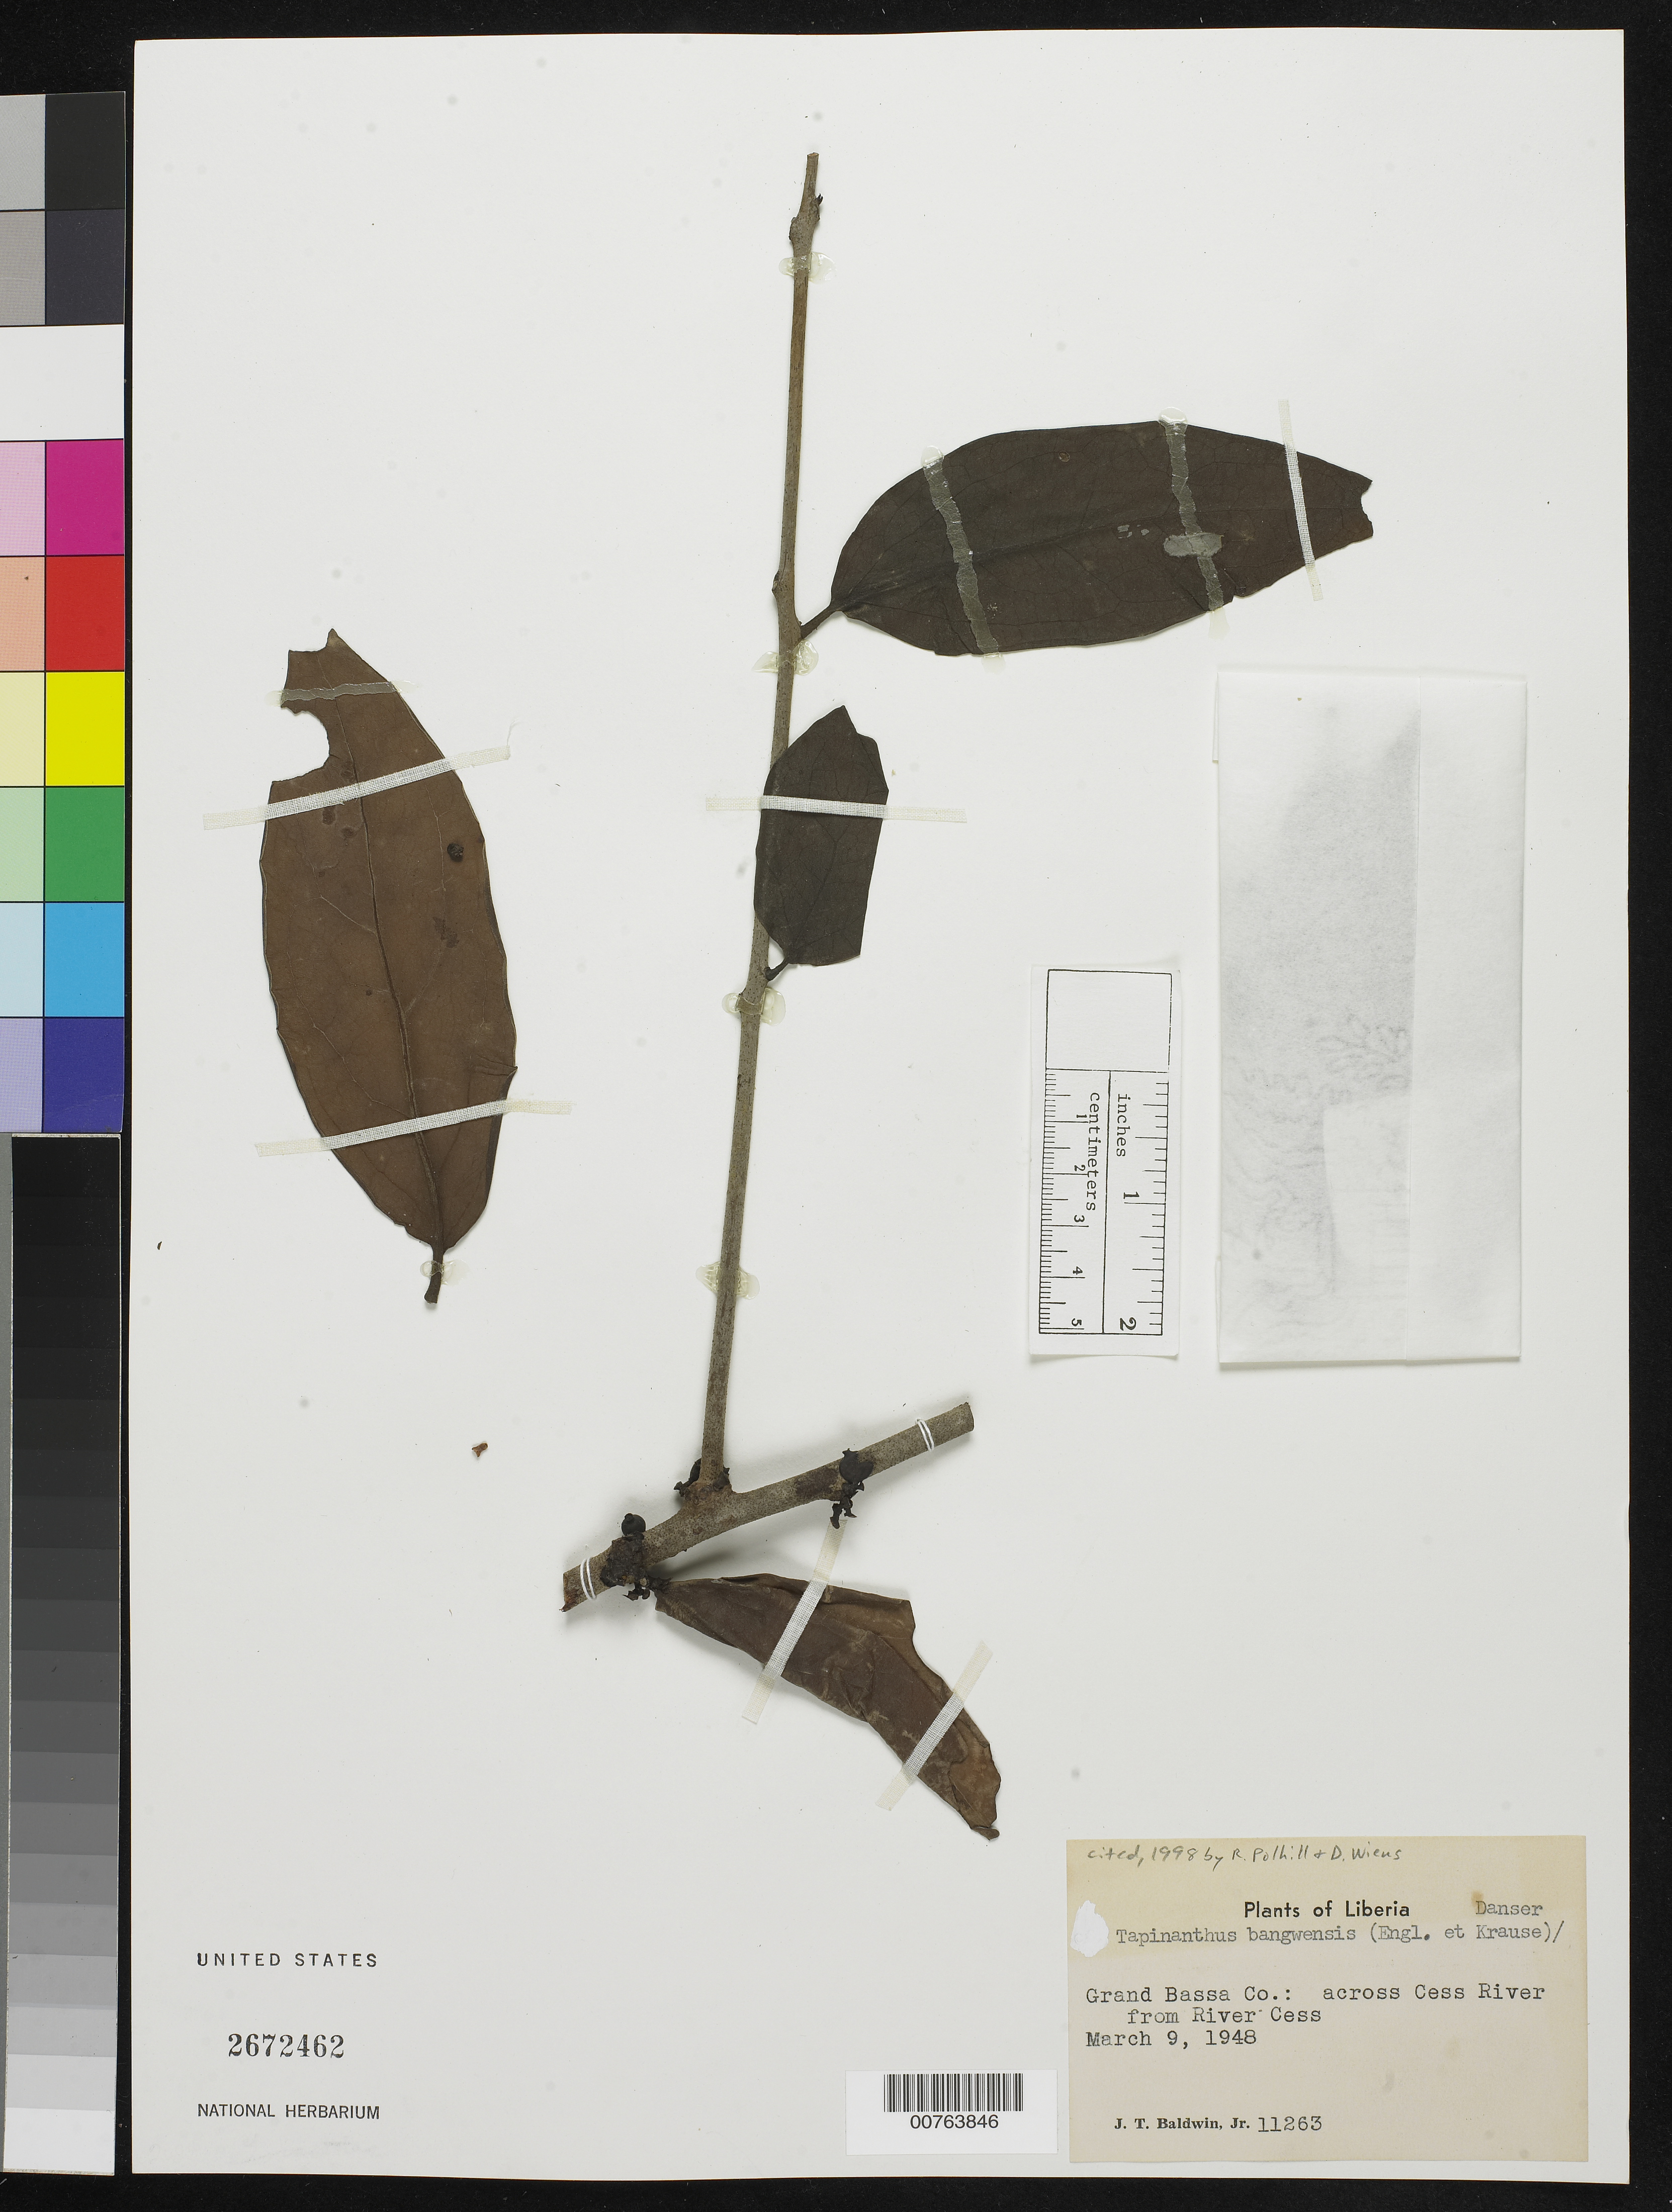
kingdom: Plantae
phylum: Tracheophyta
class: Magnoliopsida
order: Santalales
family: Loranthaceae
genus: Tapinanthus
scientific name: Tapinanthus bangwensis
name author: (Engl.) Danser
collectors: J. T. Baldwin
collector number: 11263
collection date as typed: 9 Mar 1948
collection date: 1948-03-09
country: Liberia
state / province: Grand Bassa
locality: across Cess River from River Cess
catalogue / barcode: US 2672462